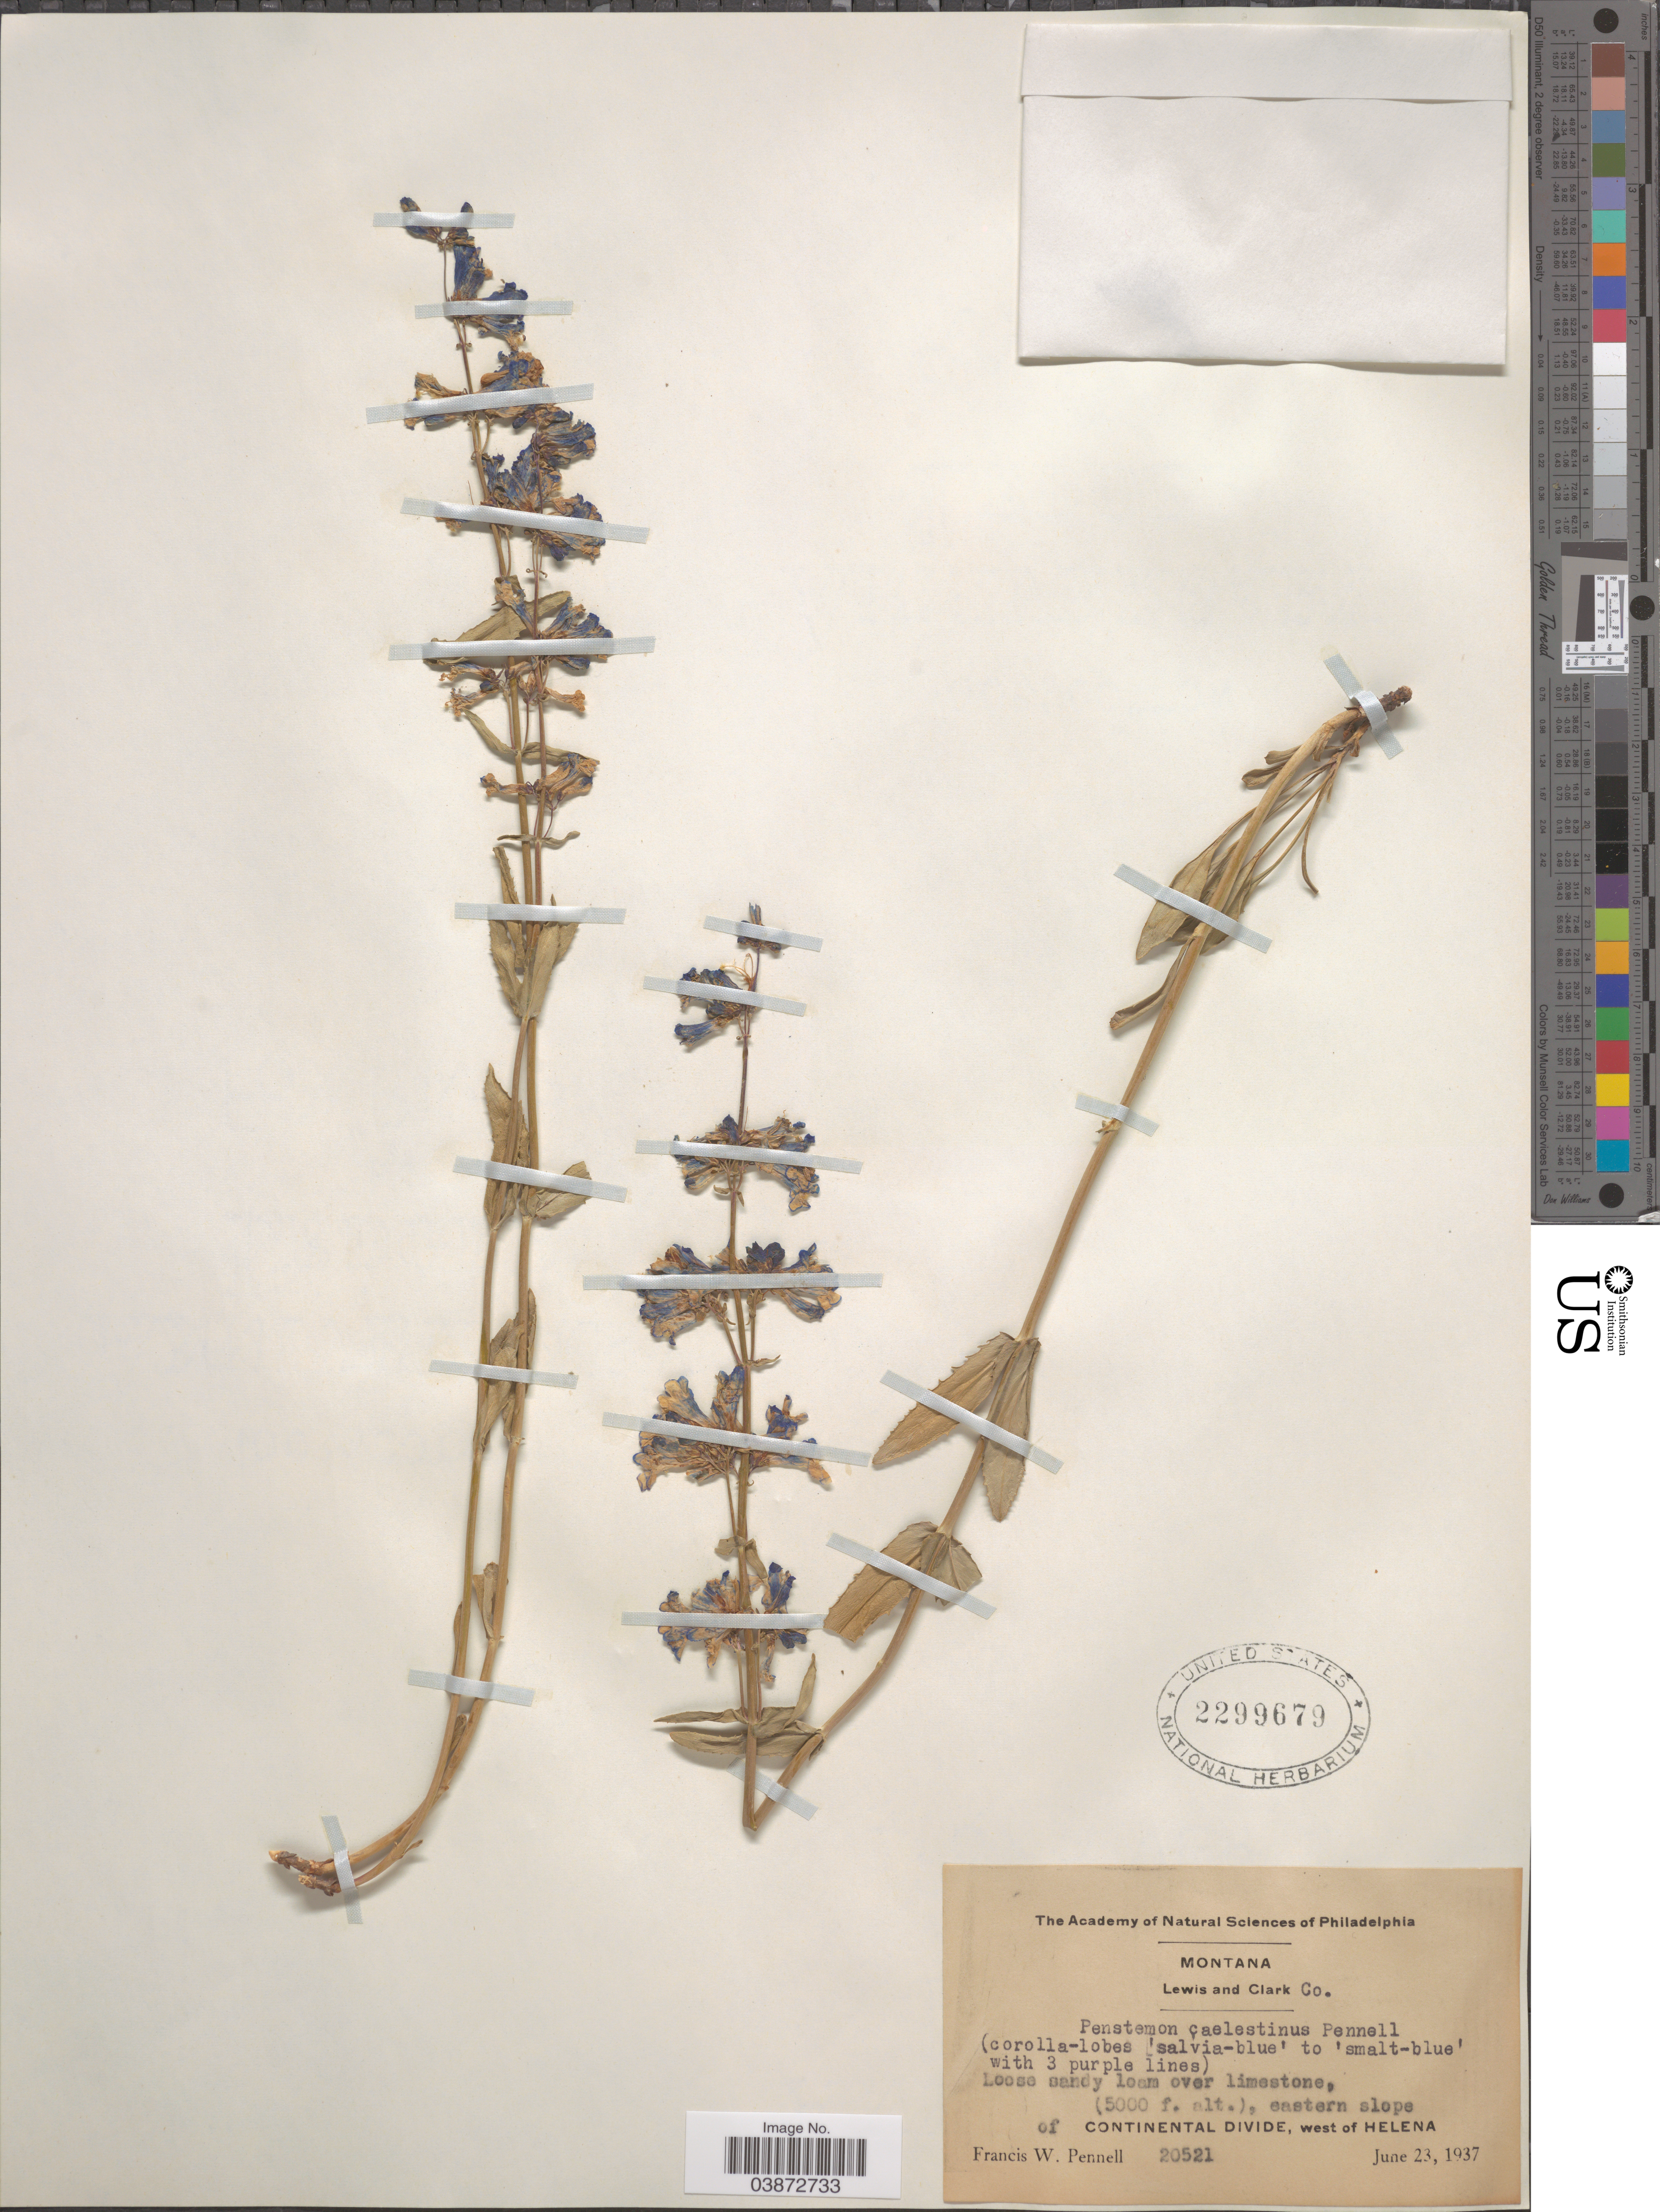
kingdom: Plantae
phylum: Tracheophyta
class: Magnoliopsida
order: Lamiales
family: Plantaginaceae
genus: Penstemon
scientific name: Penstemon albertinus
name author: Greene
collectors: F. W. Pennell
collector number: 20521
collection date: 1937-06-23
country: United States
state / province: Montana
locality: Lewis and Clark Co. Eastern slope of Continental Divide, west of Helena.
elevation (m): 1524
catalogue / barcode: US 2299679